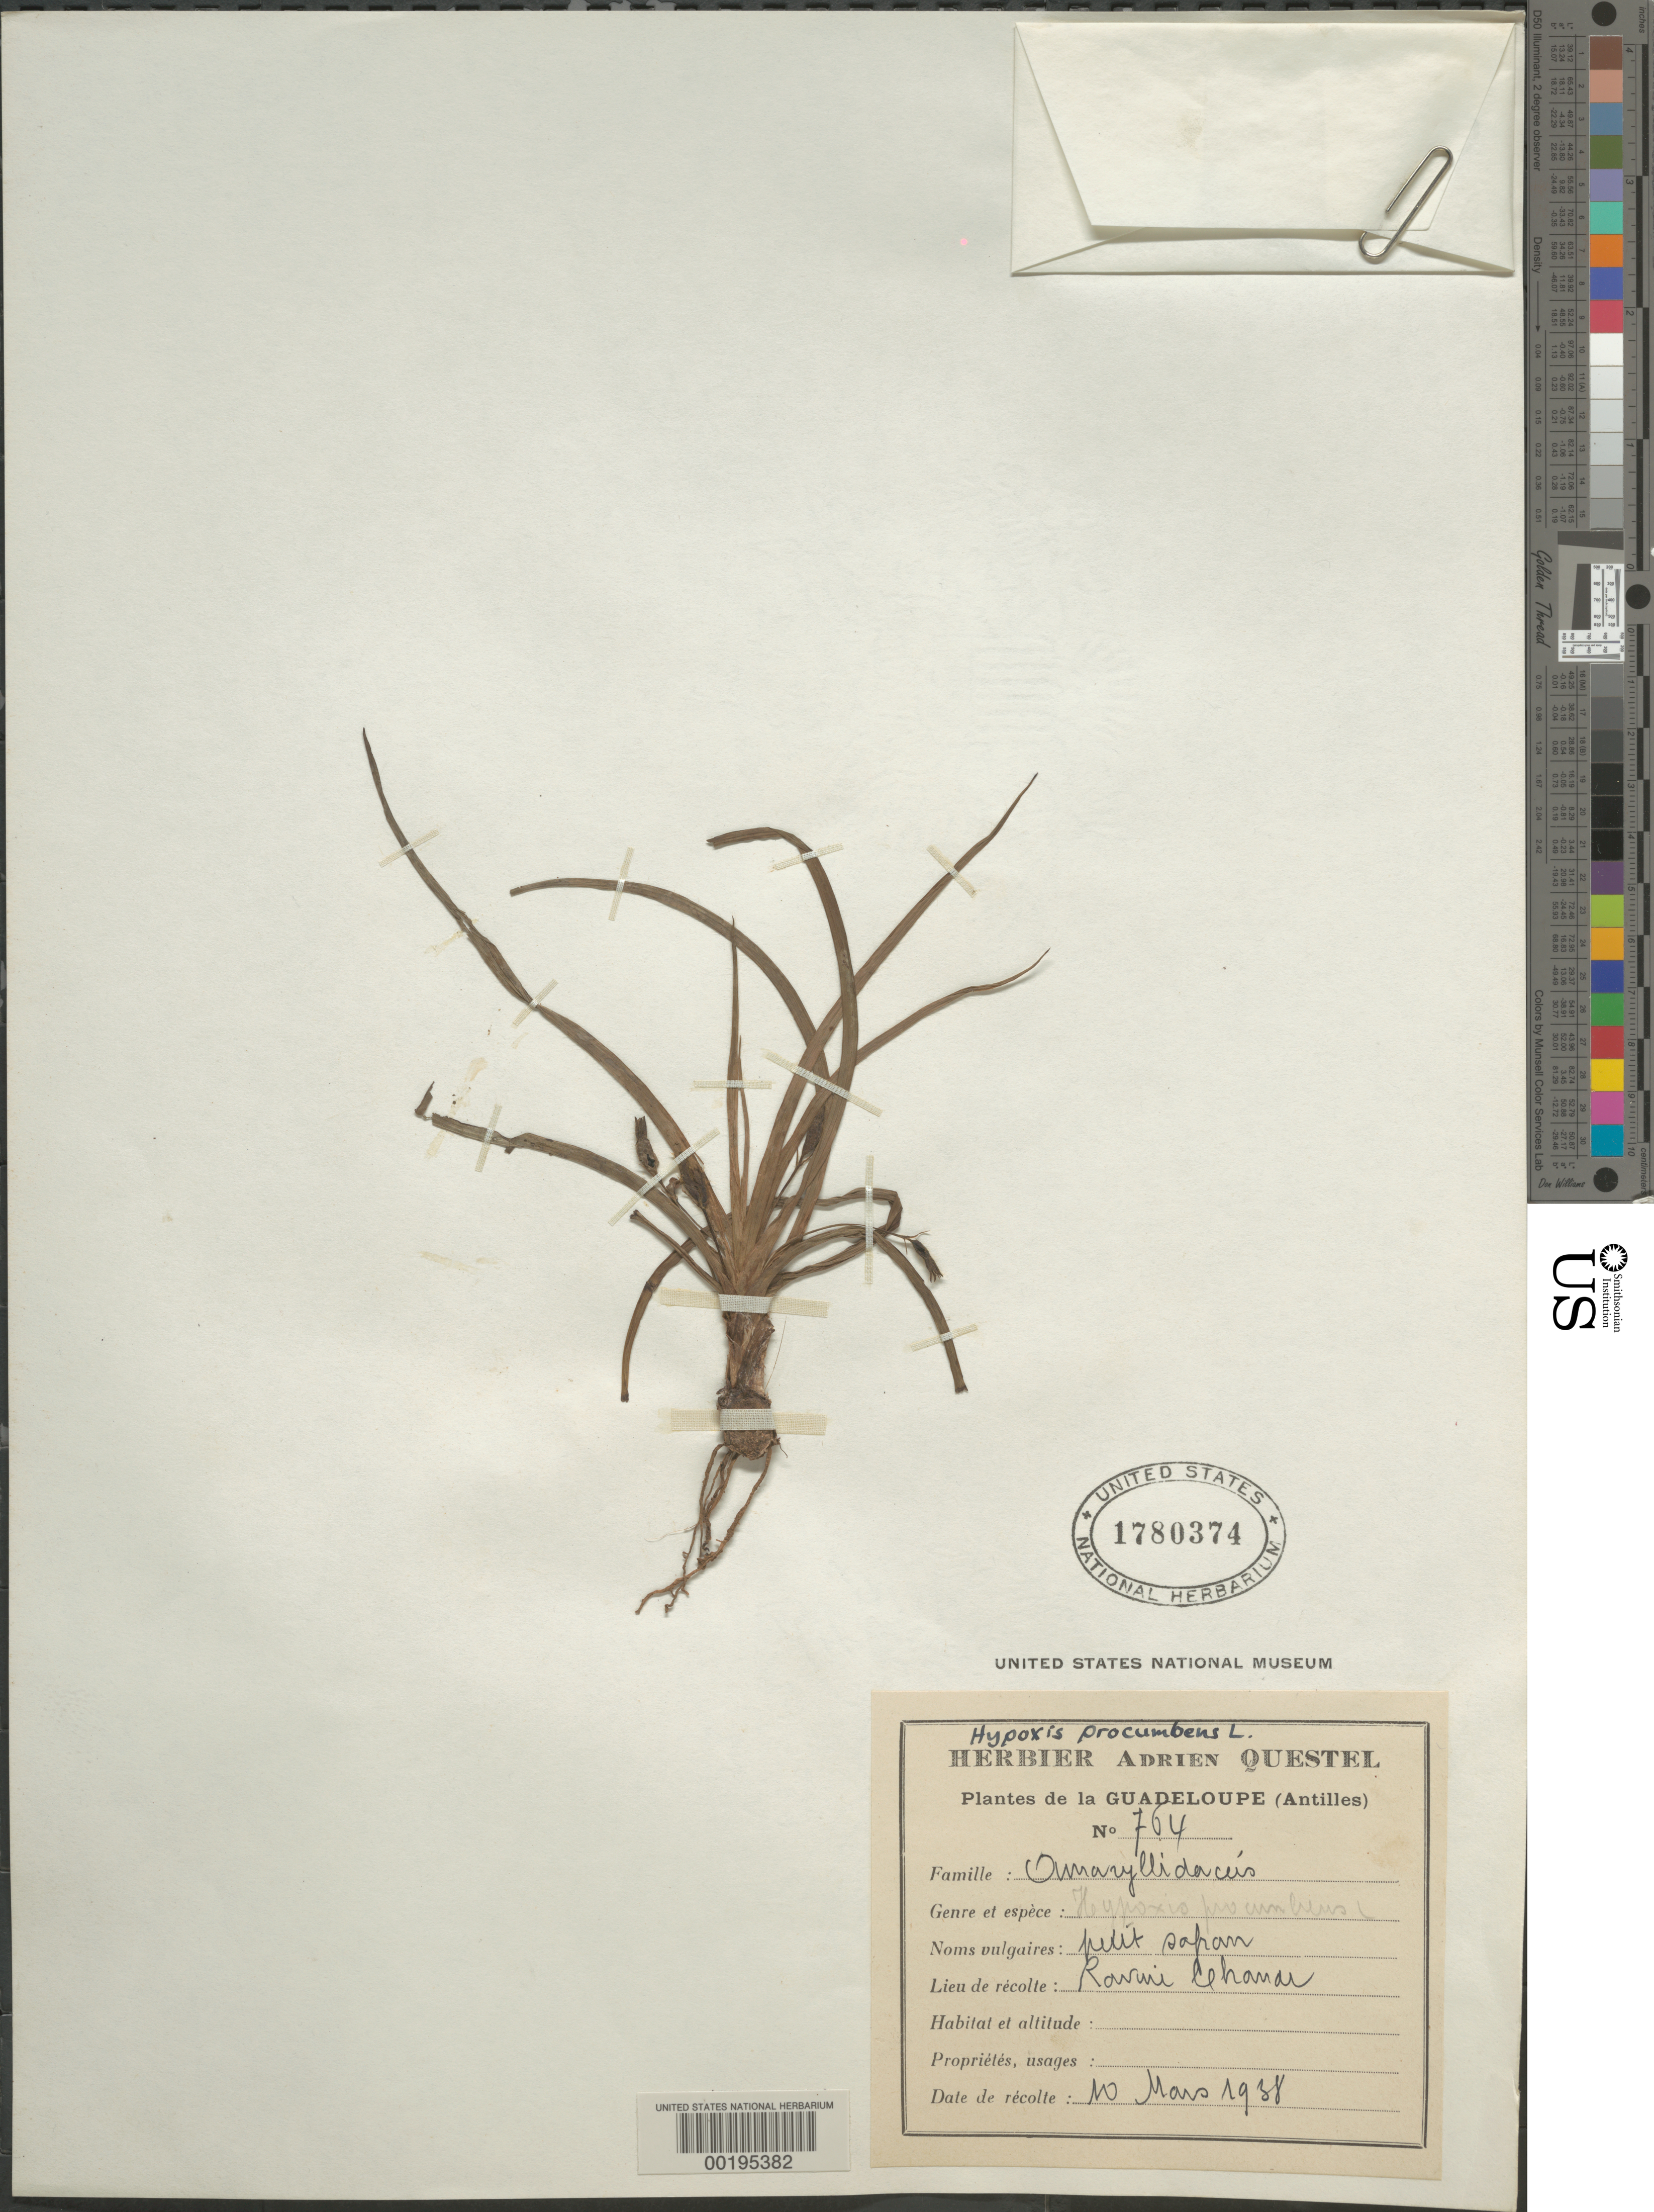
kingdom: Plantae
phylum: Tracheophyta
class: Liliopsida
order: Asparagales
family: Hypoxidaceae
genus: Hypoxis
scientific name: Hypoxis decumbens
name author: L.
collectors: A. Questel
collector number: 764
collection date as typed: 10 Mar 1938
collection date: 1938-03-10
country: Guadeloupe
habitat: Ravine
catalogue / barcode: US 1780374